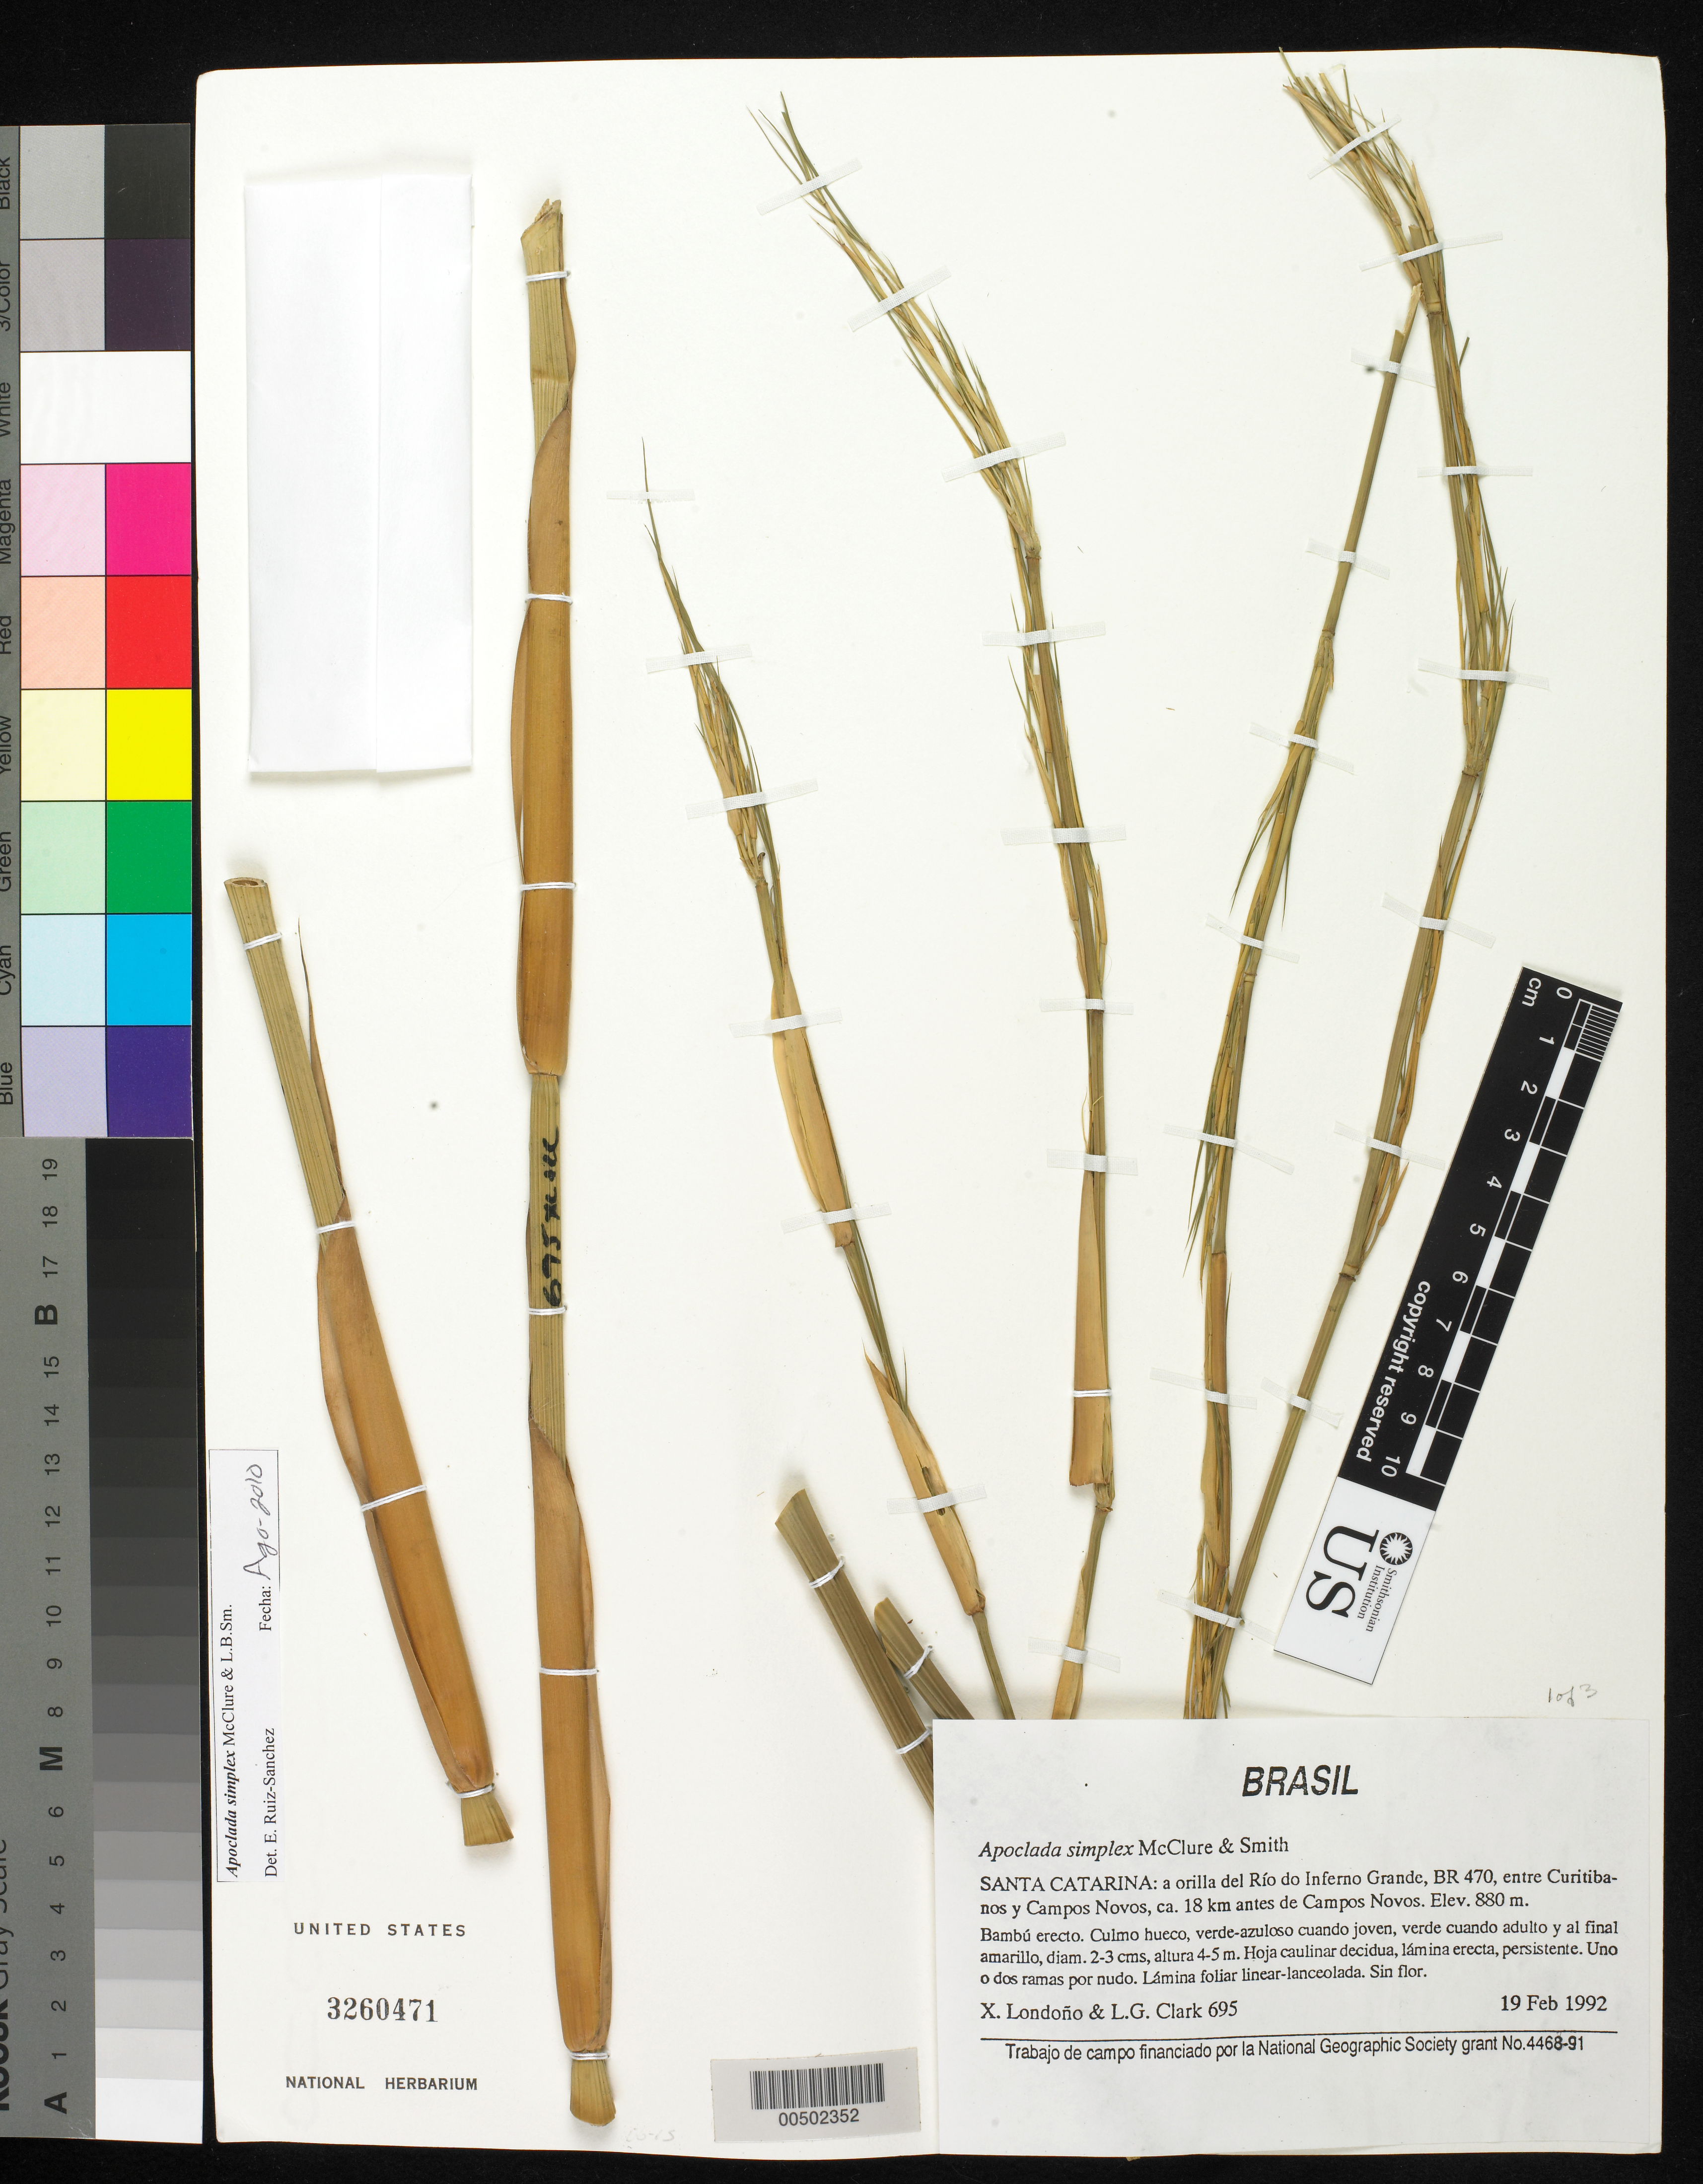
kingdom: Plantae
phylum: Tracheophyta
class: Liliopsida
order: Poales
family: Poaceae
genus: Apoclada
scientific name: Apoclada simplex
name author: McClure & L.B. Sm. in Reitz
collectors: X. Londoño & L. G. Clark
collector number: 695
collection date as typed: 19 Feb 1992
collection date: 1992-02-19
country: Brazil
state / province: Santa Catarina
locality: A orilla del rio do inferno grande, br470, entre curitibanos y campo novos, ca 18 km antes de campo novos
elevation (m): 880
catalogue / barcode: US 3260471